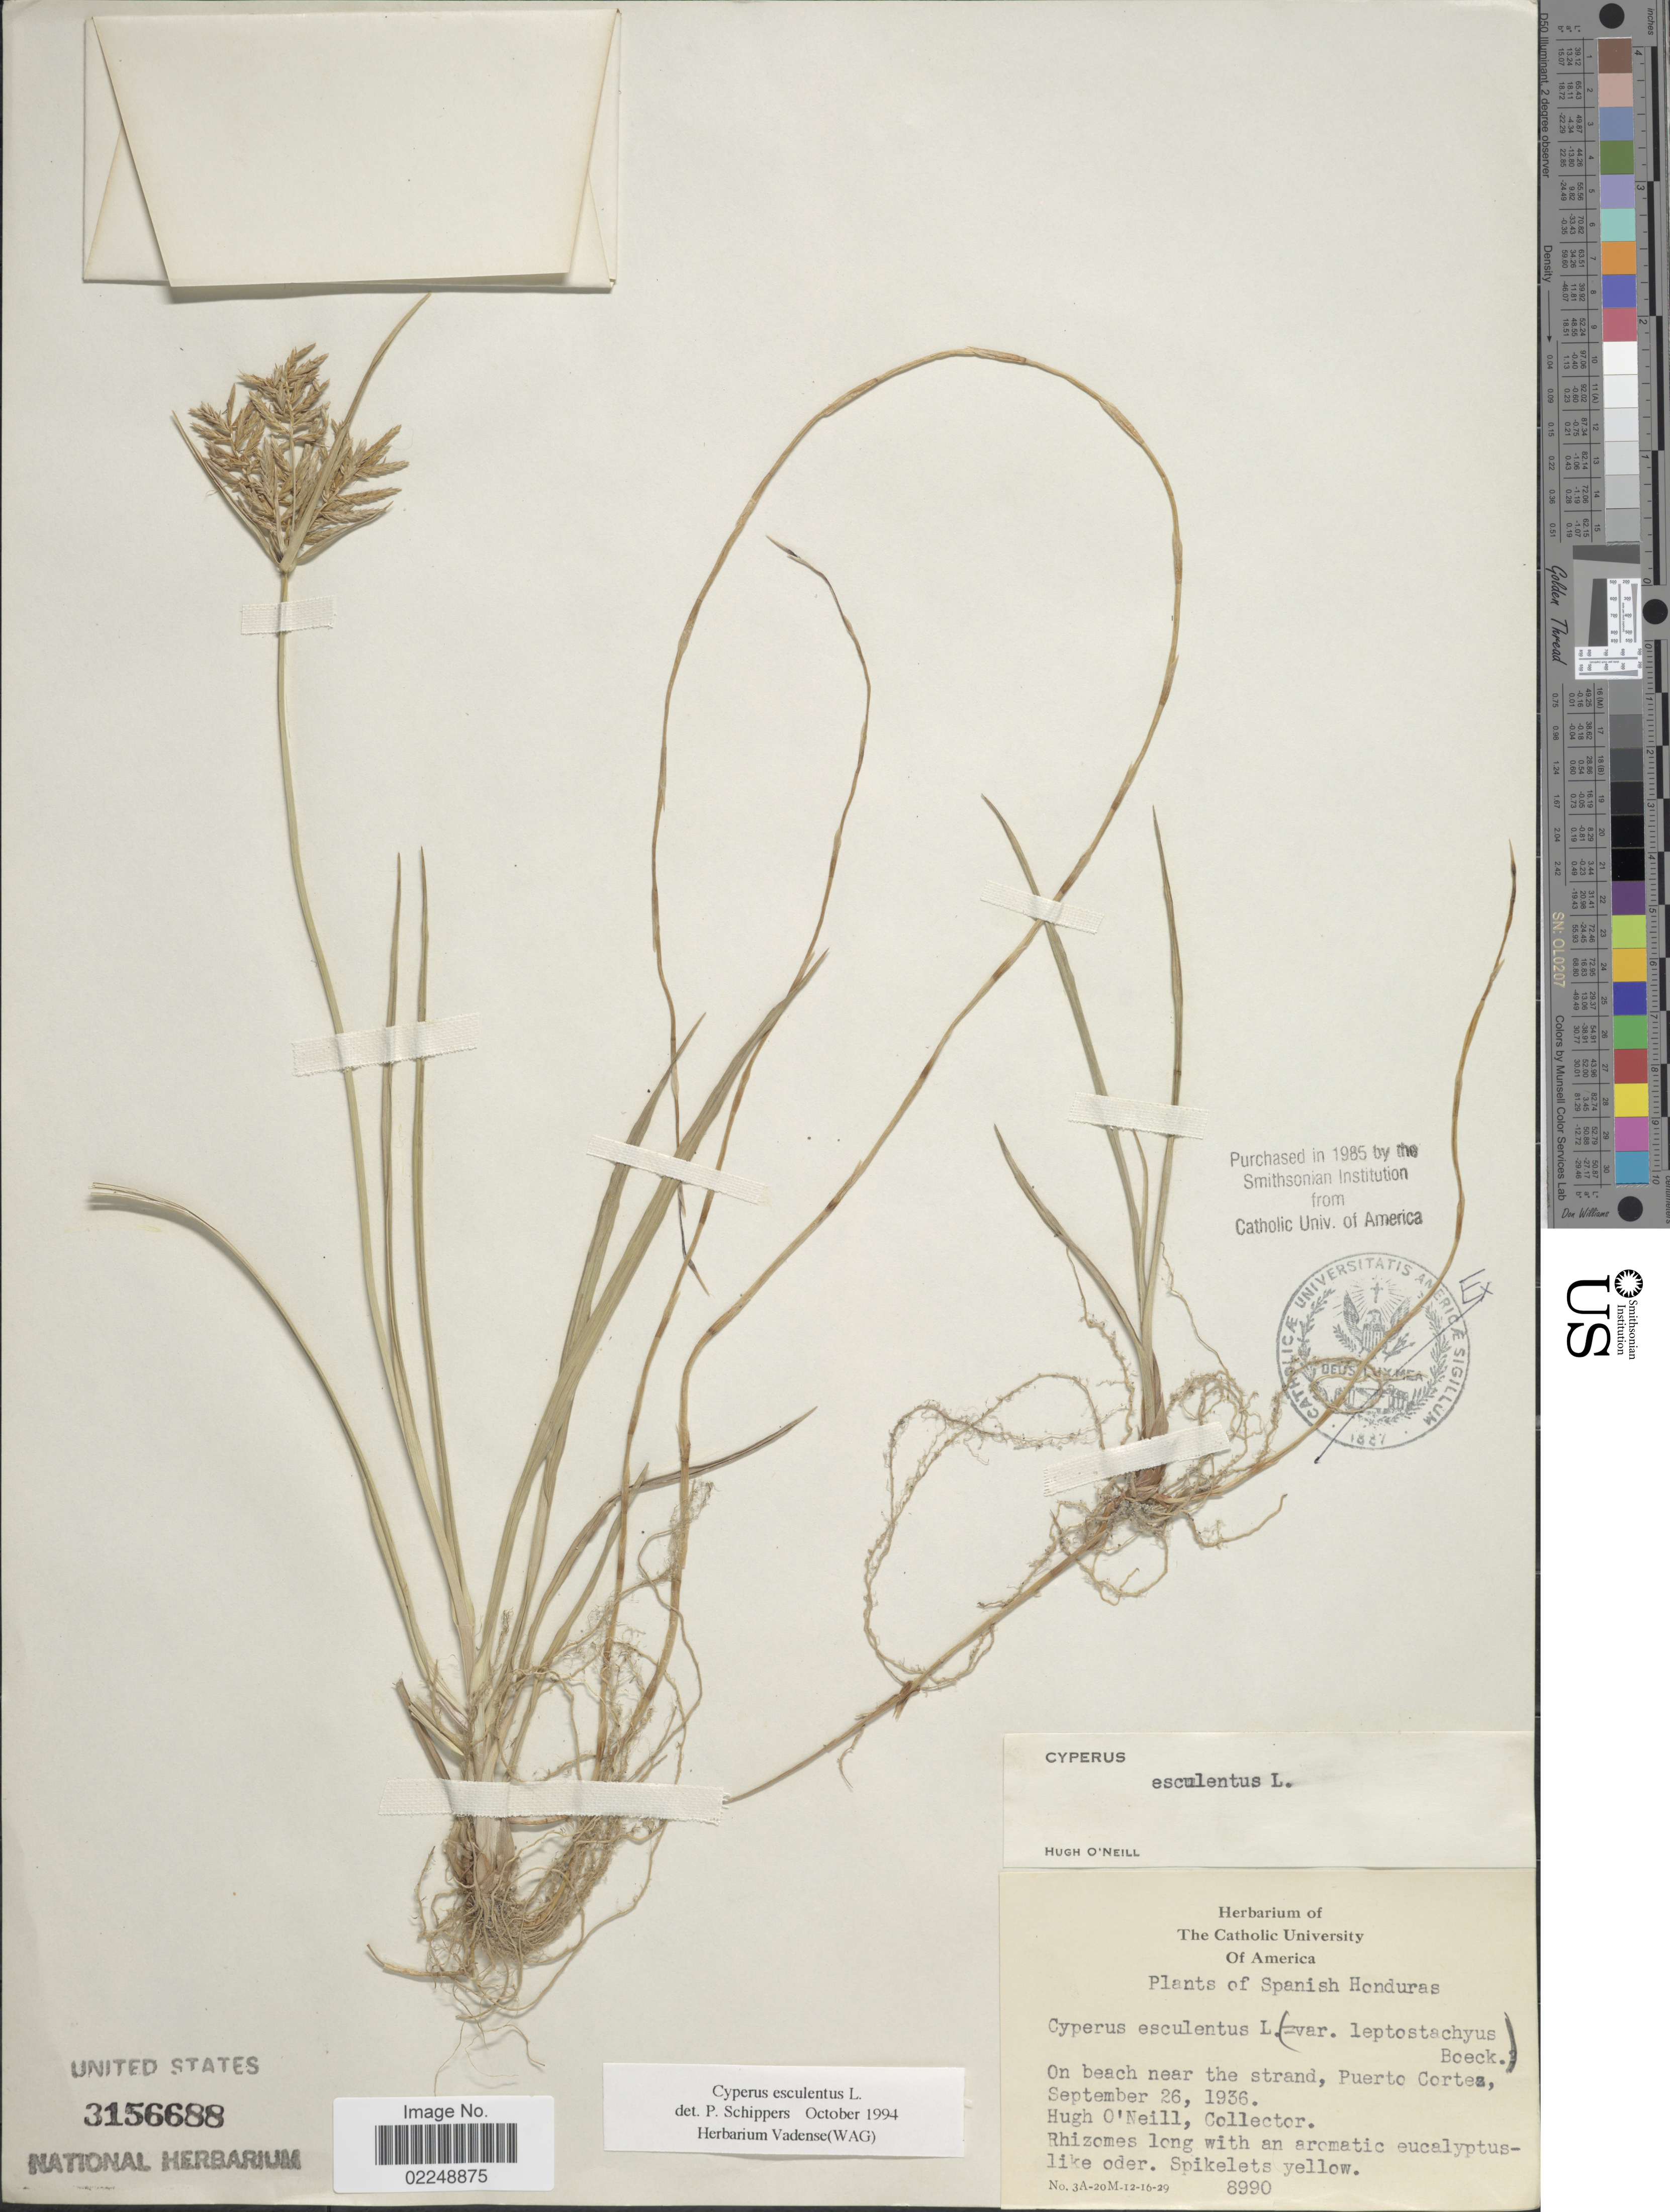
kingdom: Plantae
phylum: Tracheophyta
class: Liliopsida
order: Poales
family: Cyperaceae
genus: Cyperus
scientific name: Cyperus esculentus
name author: L.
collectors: H. O'Neill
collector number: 8990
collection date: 1936-09-26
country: Honduras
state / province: Cortés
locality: Spanish Honduras, On beach near the strand, Puerto Cortez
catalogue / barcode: US 3156688